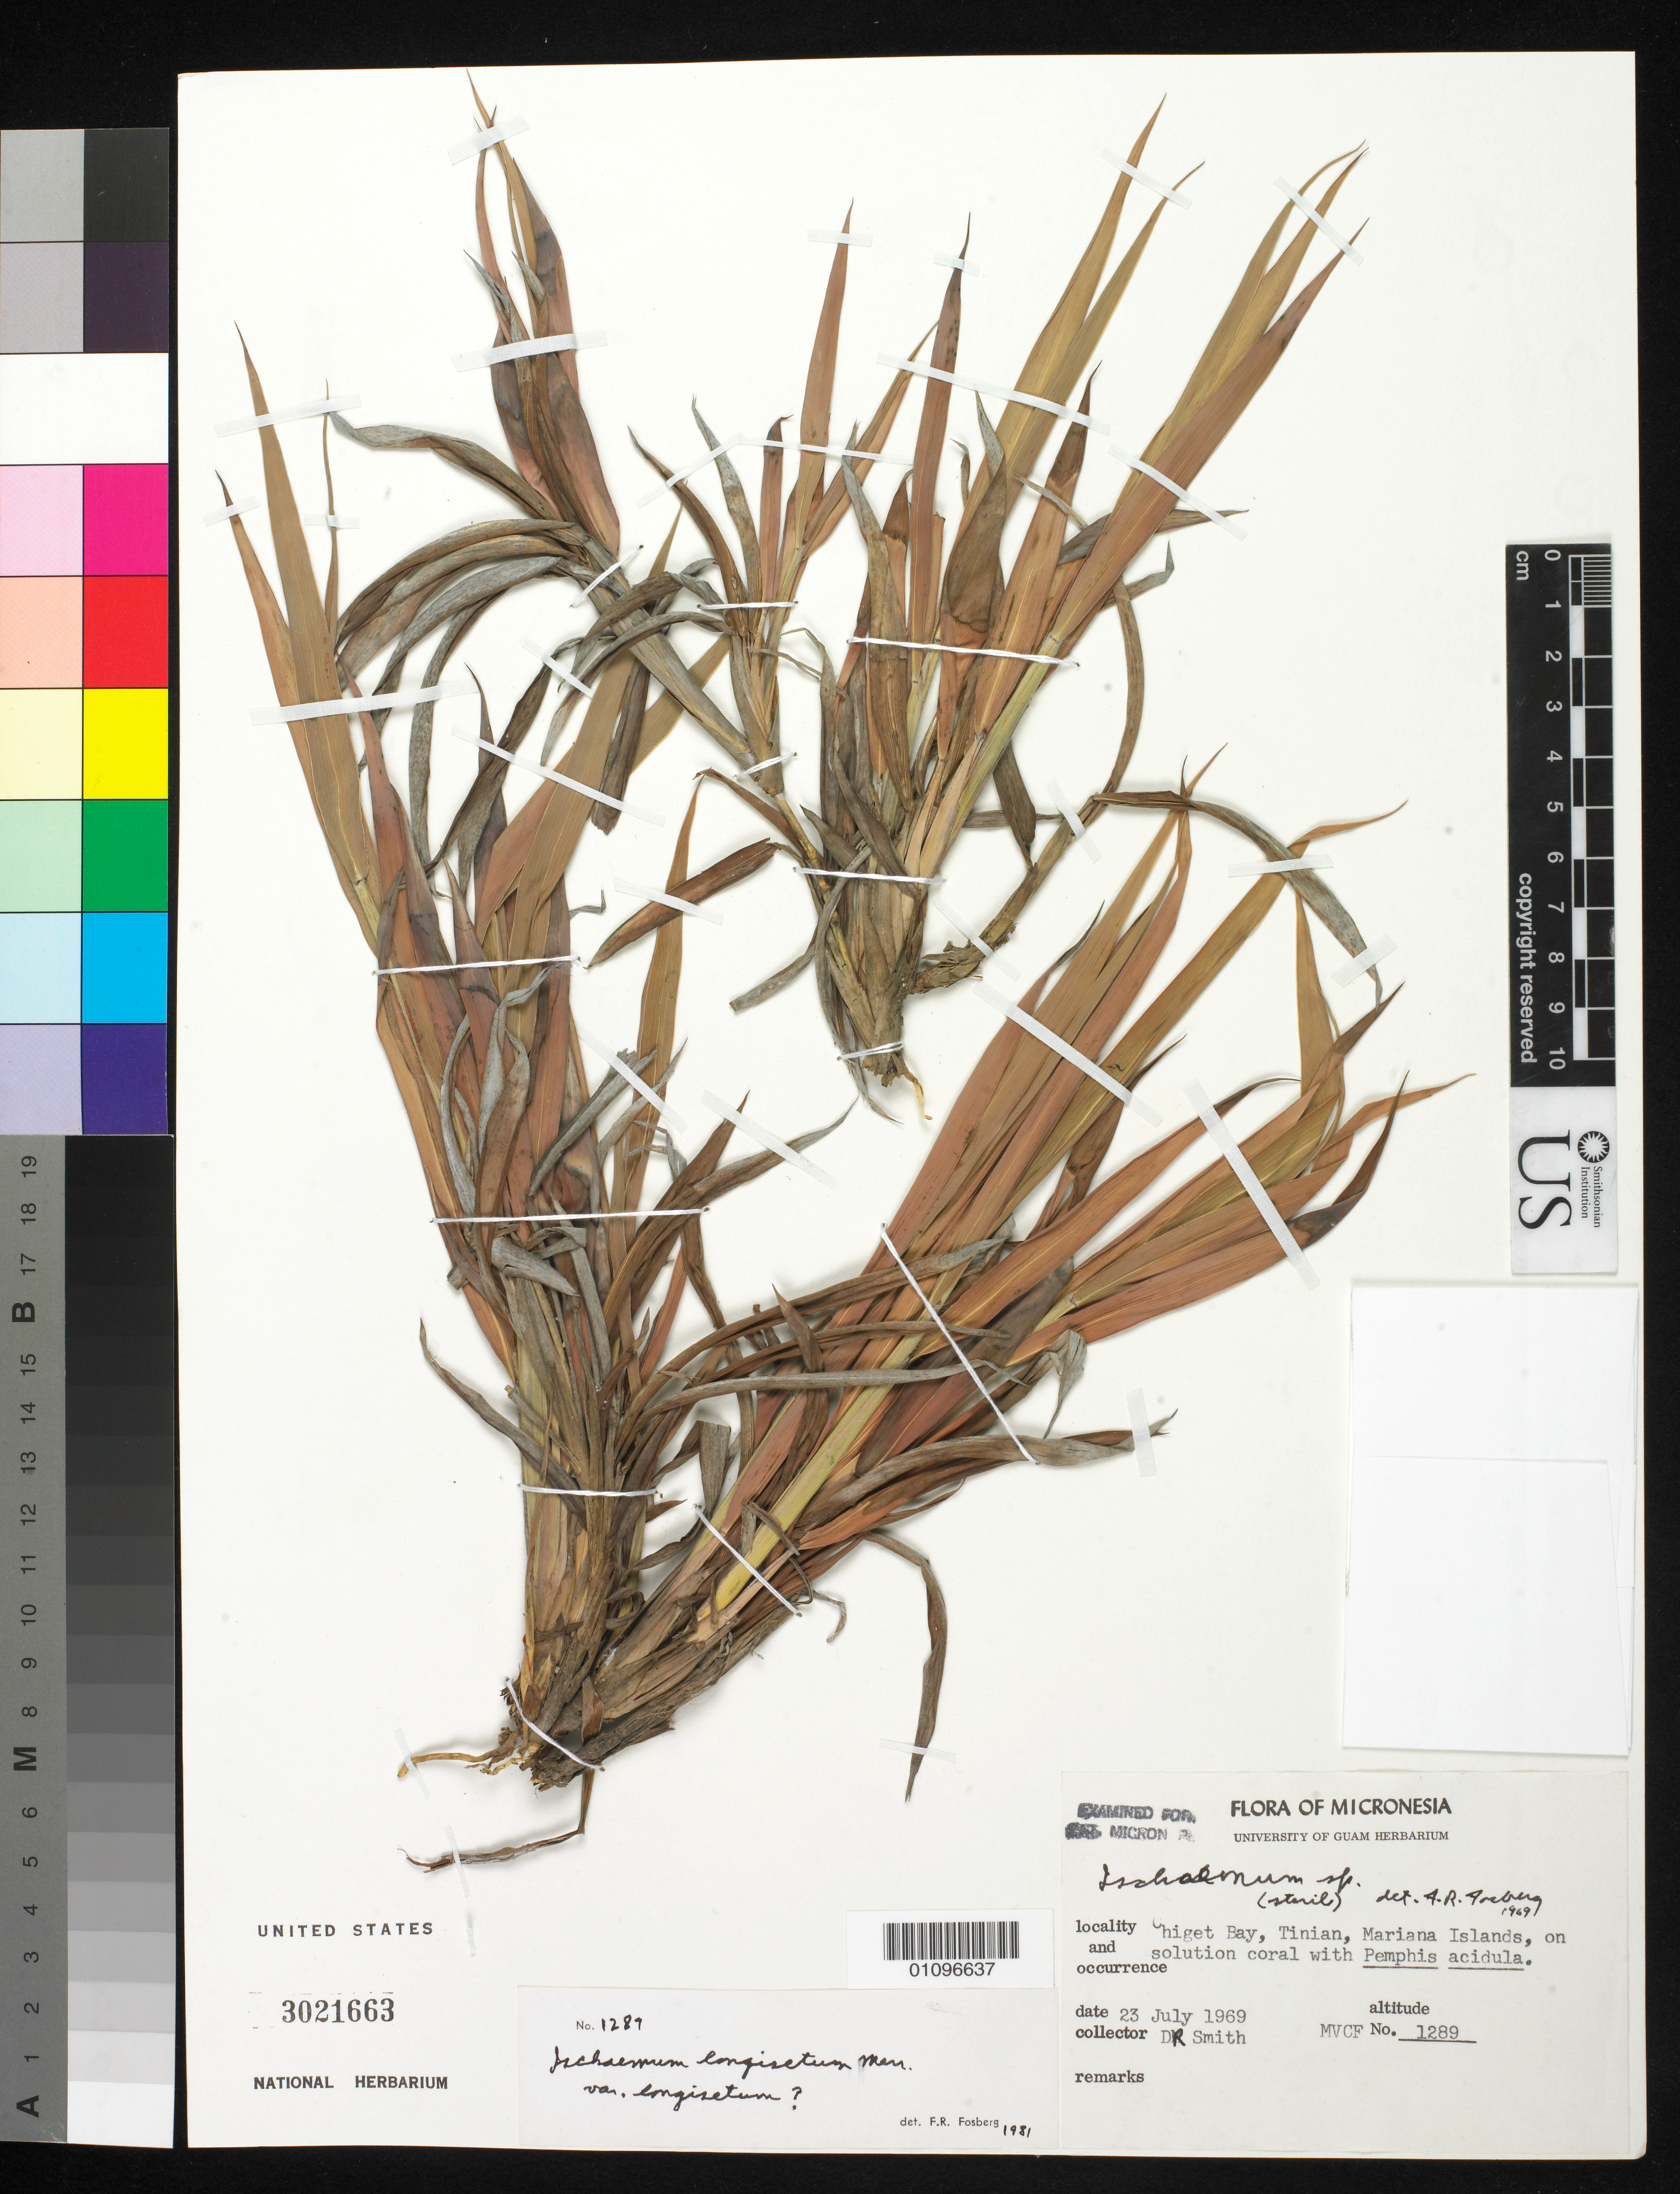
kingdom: Plantae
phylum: Tracheophyta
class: Liliopsida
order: Poales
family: Poaceae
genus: Ischaemum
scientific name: Ischaemum longisetum var. longisetum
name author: Merr.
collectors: A. C. Smith & M. V. Falanruw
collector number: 1289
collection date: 1969-07-23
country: Northern Mariana Islands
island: Tinian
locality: Higet Bay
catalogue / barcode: US 3021663